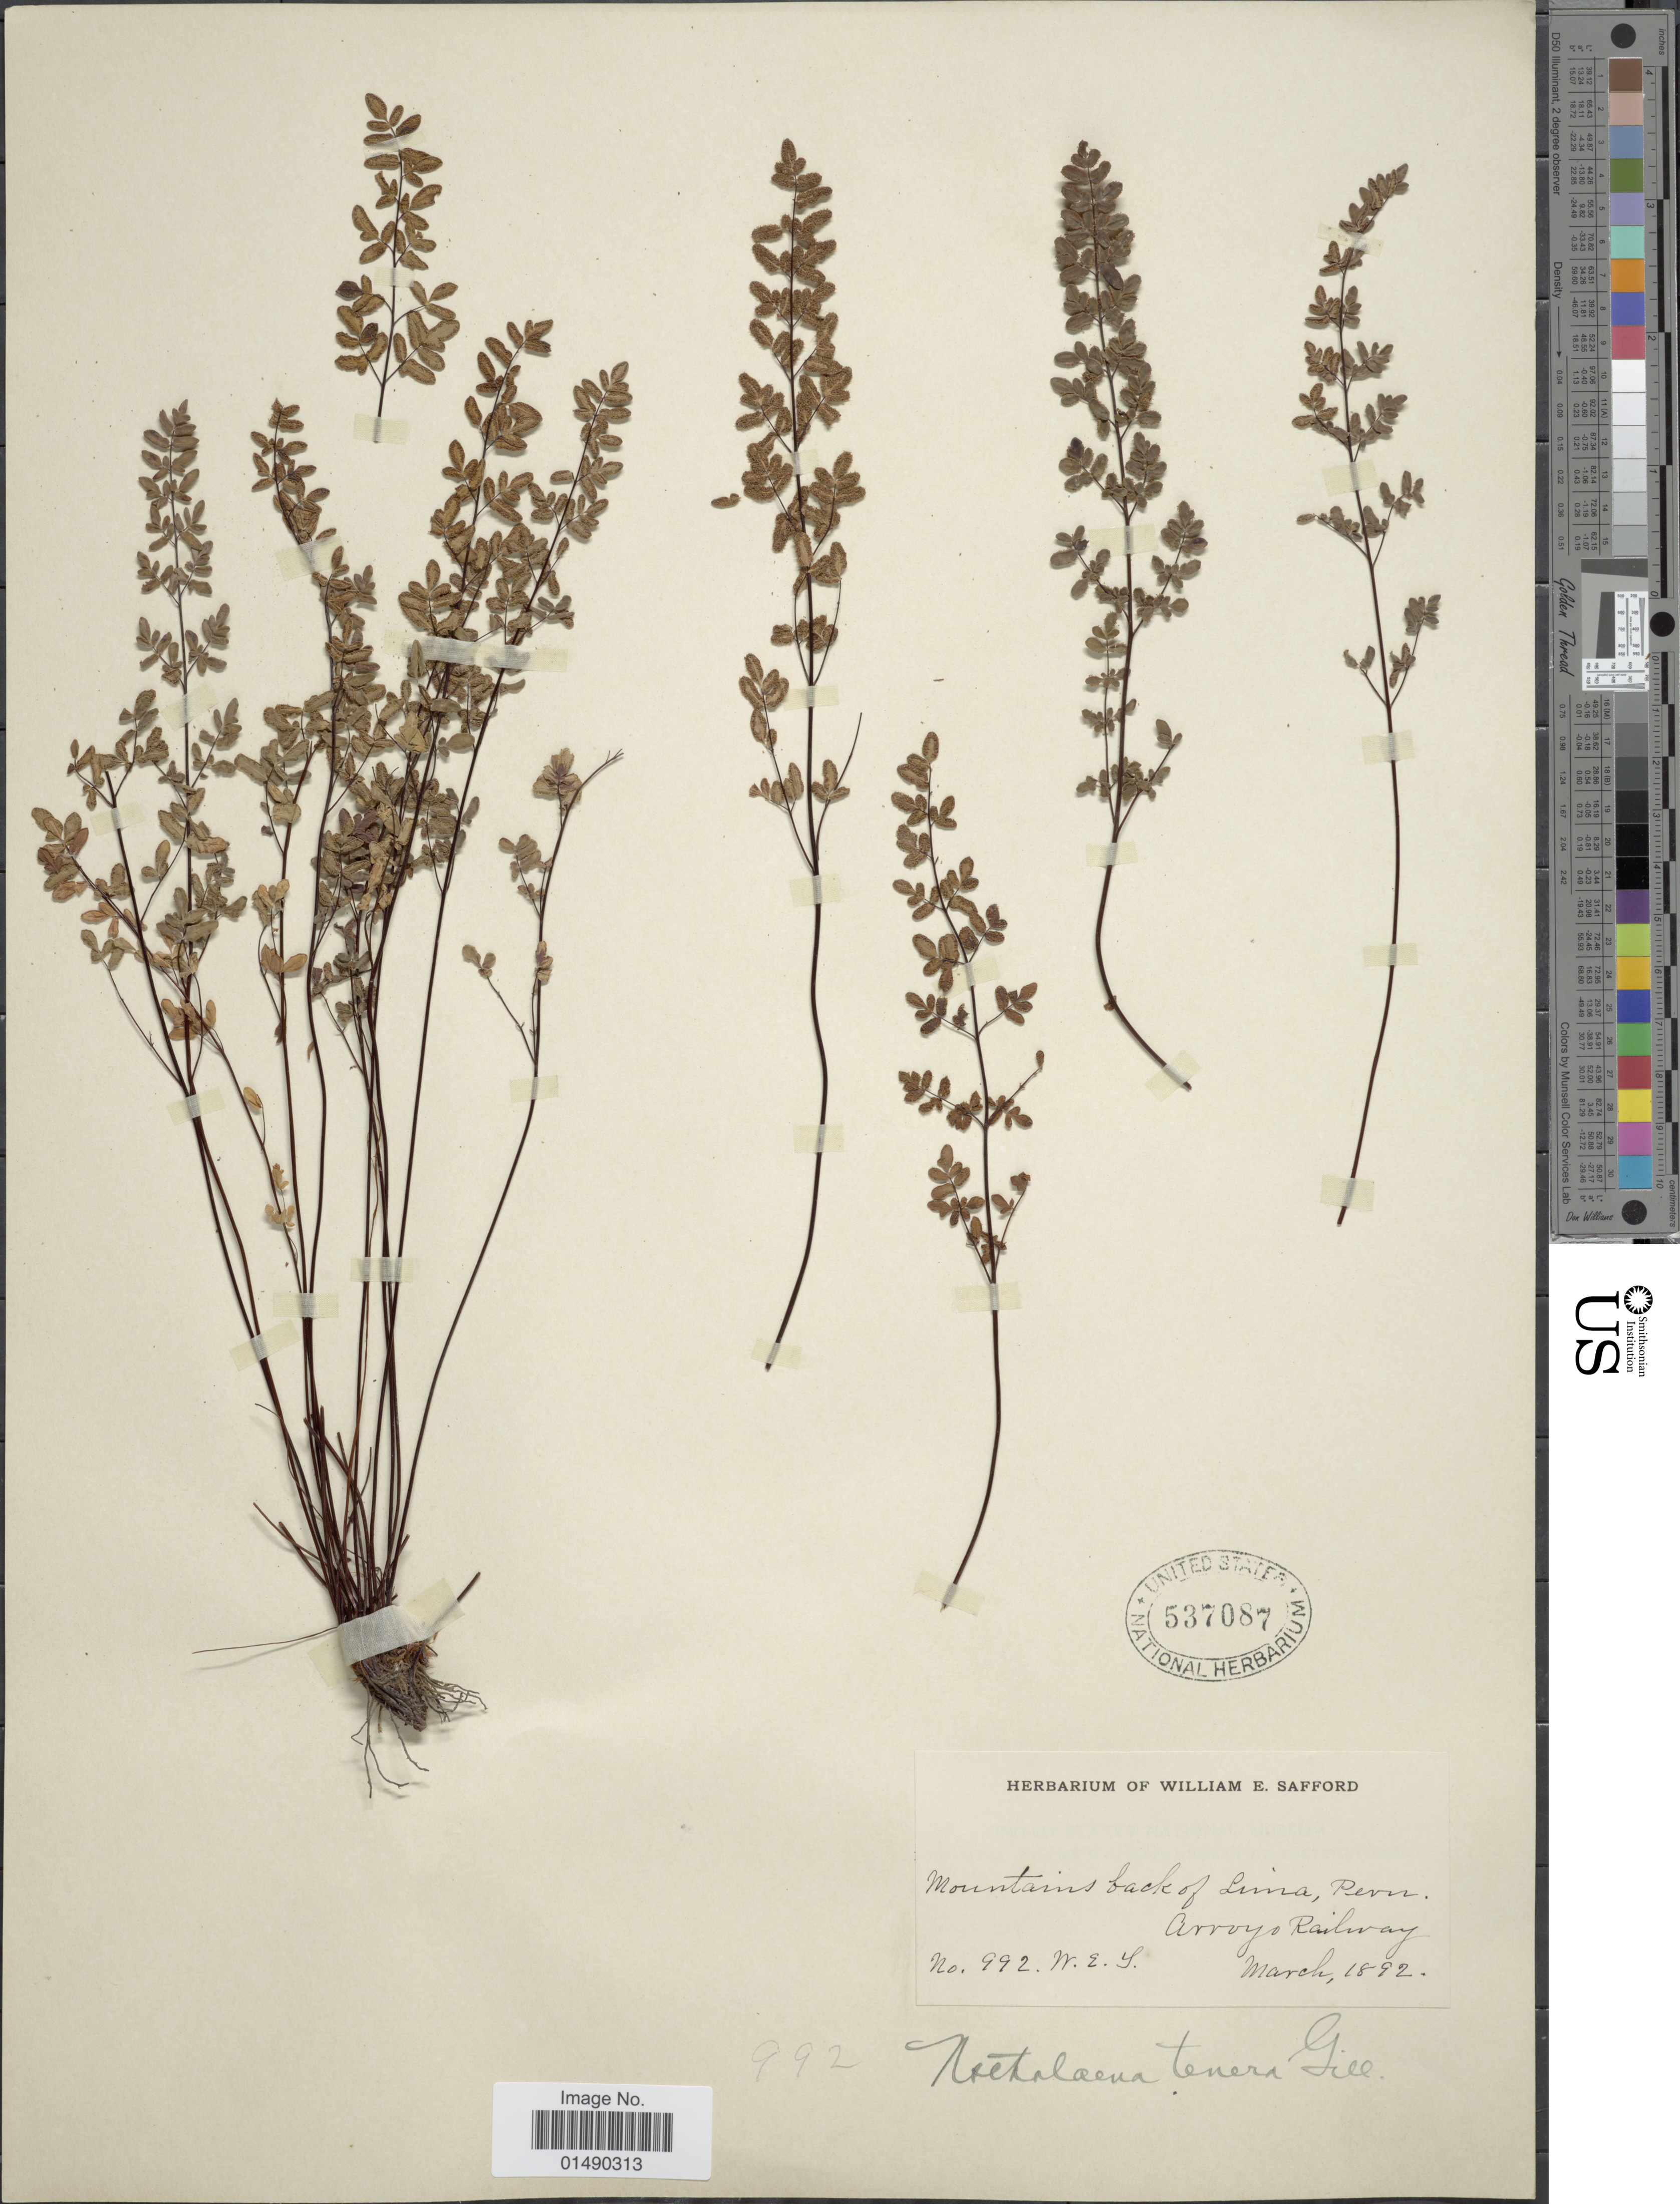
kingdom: Plantae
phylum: Tracheophyta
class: Polypodiopsida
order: Polypodiales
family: Pteridaceae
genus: Argyrochosma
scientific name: Argyrochosma nivea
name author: (Poir.) Windham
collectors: W. E. Safford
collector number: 992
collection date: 1892-03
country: Peru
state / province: Lima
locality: Mountains back of Lima, Peru. Arroyo Railway.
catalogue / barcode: US 537087